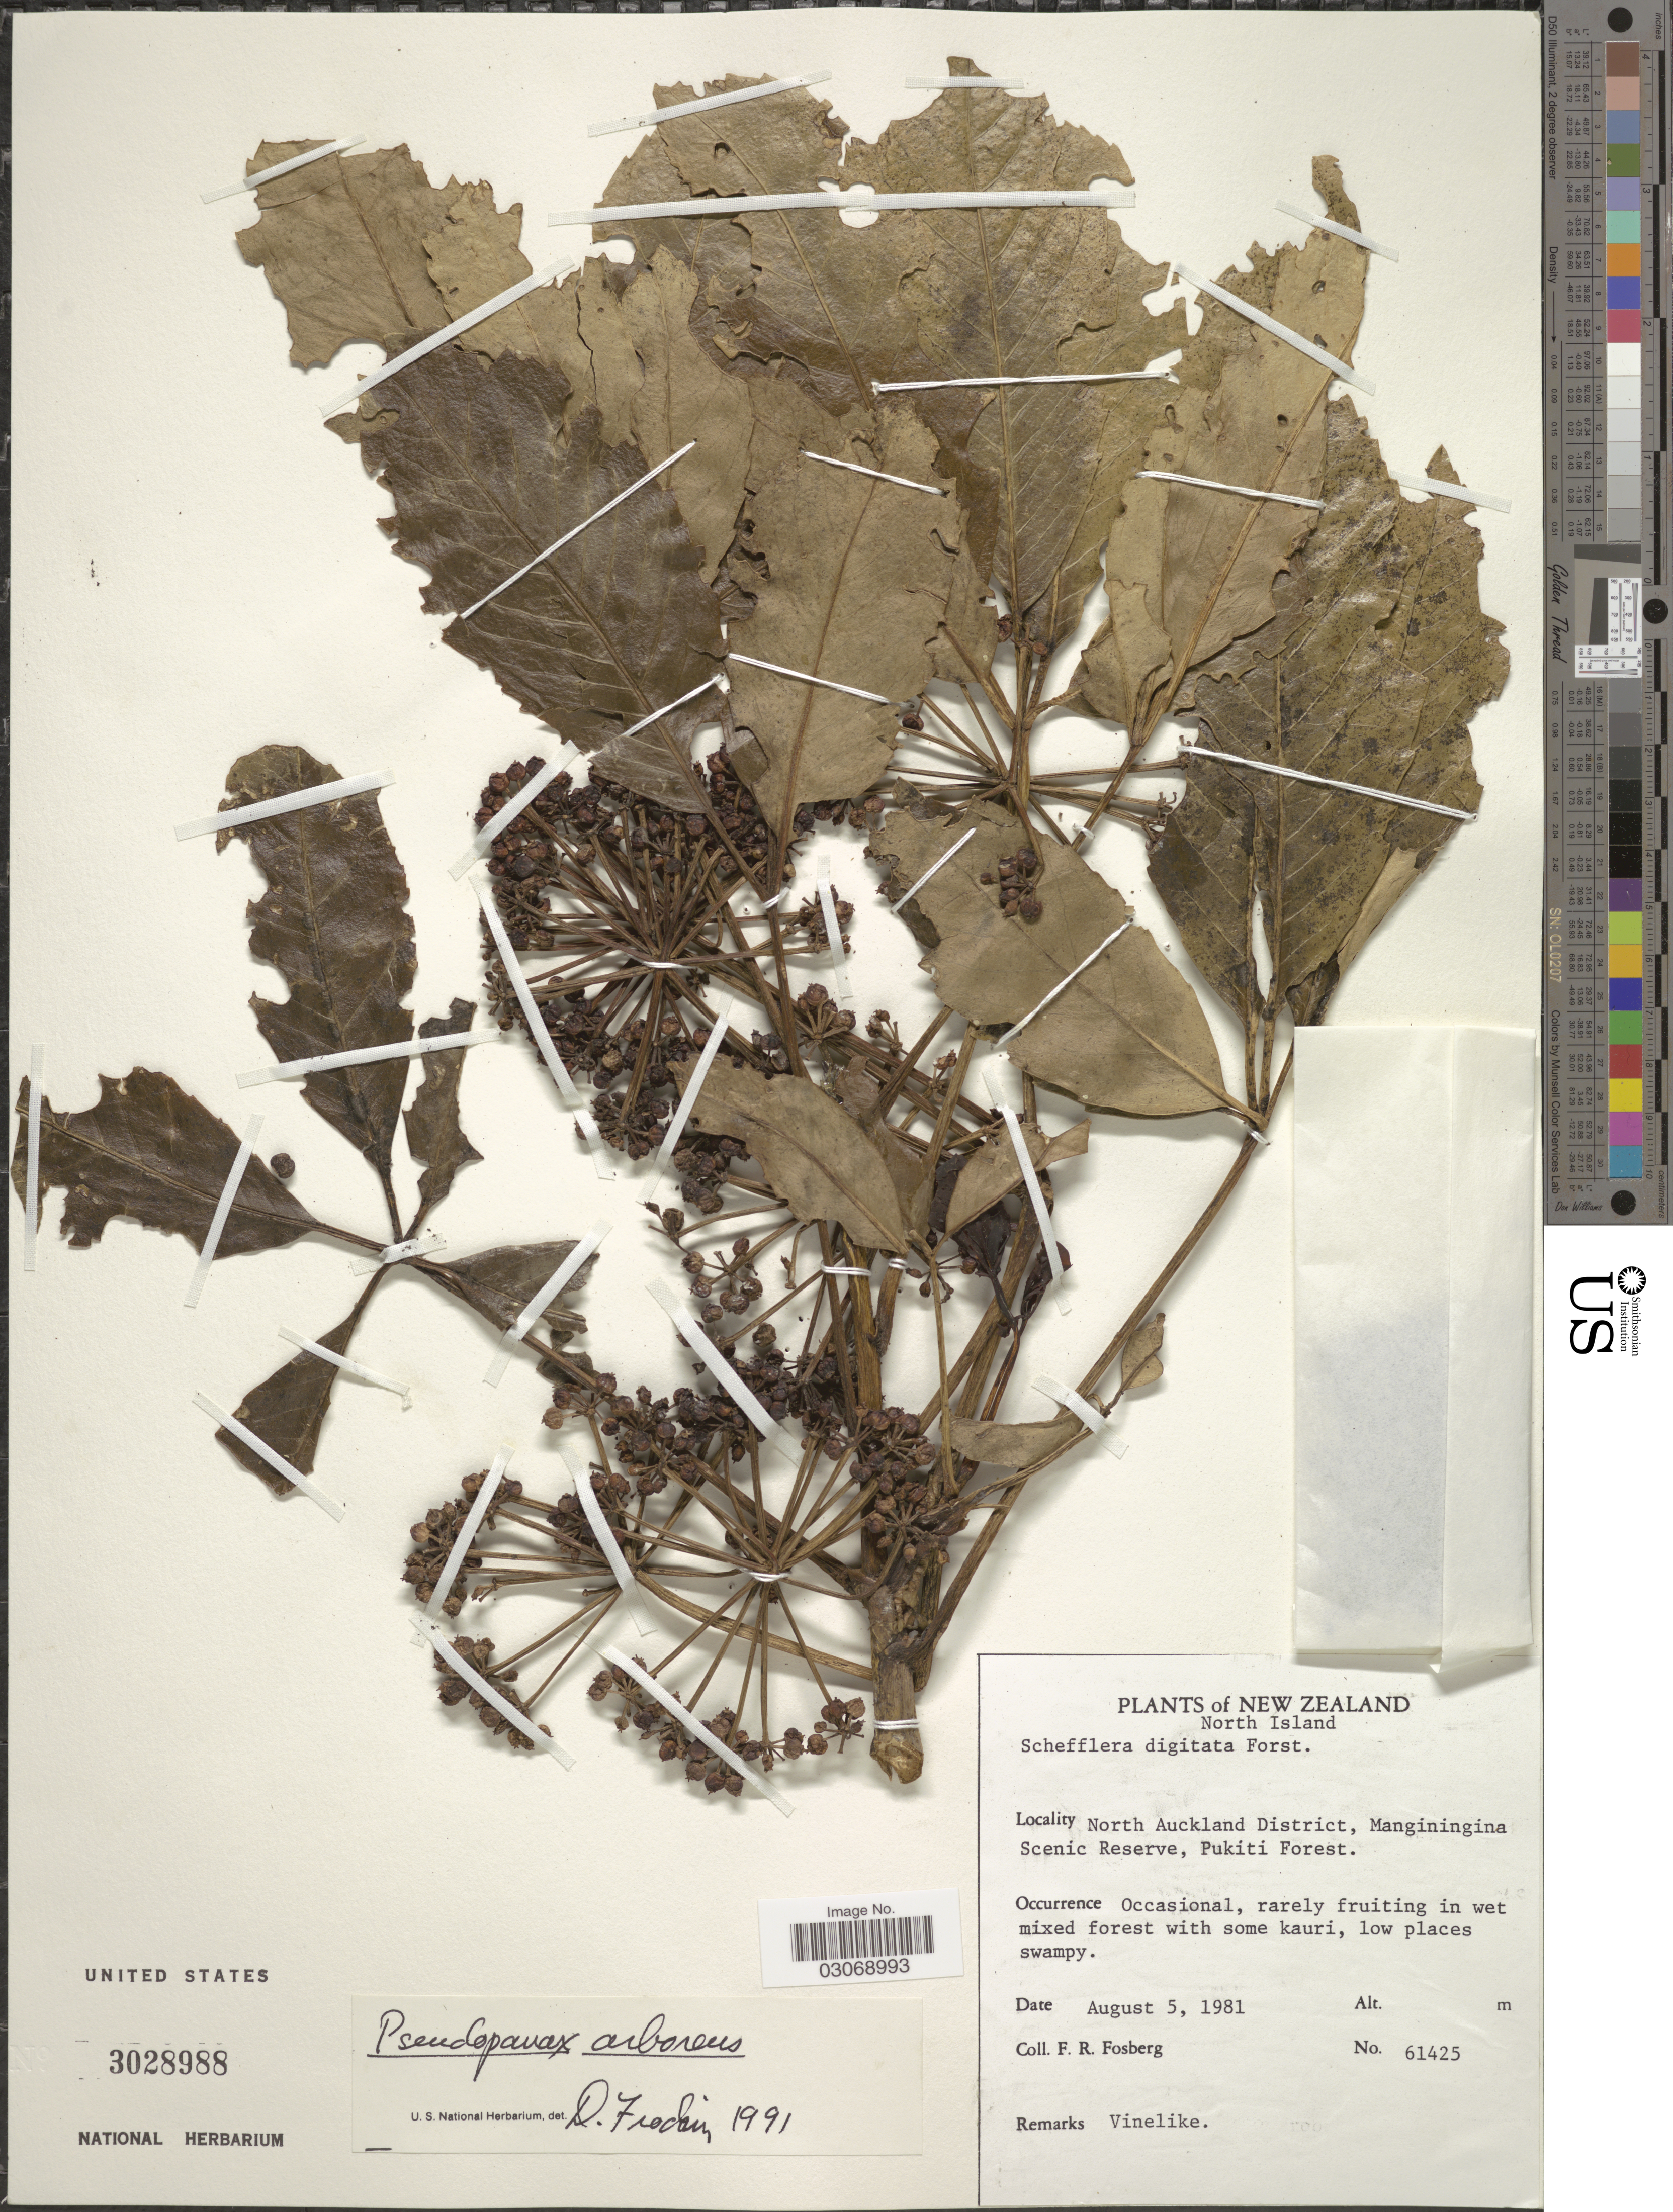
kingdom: Plantae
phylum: Tracheophyta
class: Magnoliopsida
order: Apiales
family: Araliaceae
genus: Pseudopanax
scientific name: Pseudopanax arboreus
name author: (L. f.) K. Koch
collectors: F. R. Fosberg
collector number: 61425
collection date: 1981-08-05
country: New Zealand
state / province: Auckland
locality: North Island. North Auckland District, Manginingina Scenic Reserve, Pukiti Forest.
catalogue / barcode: US 3028988